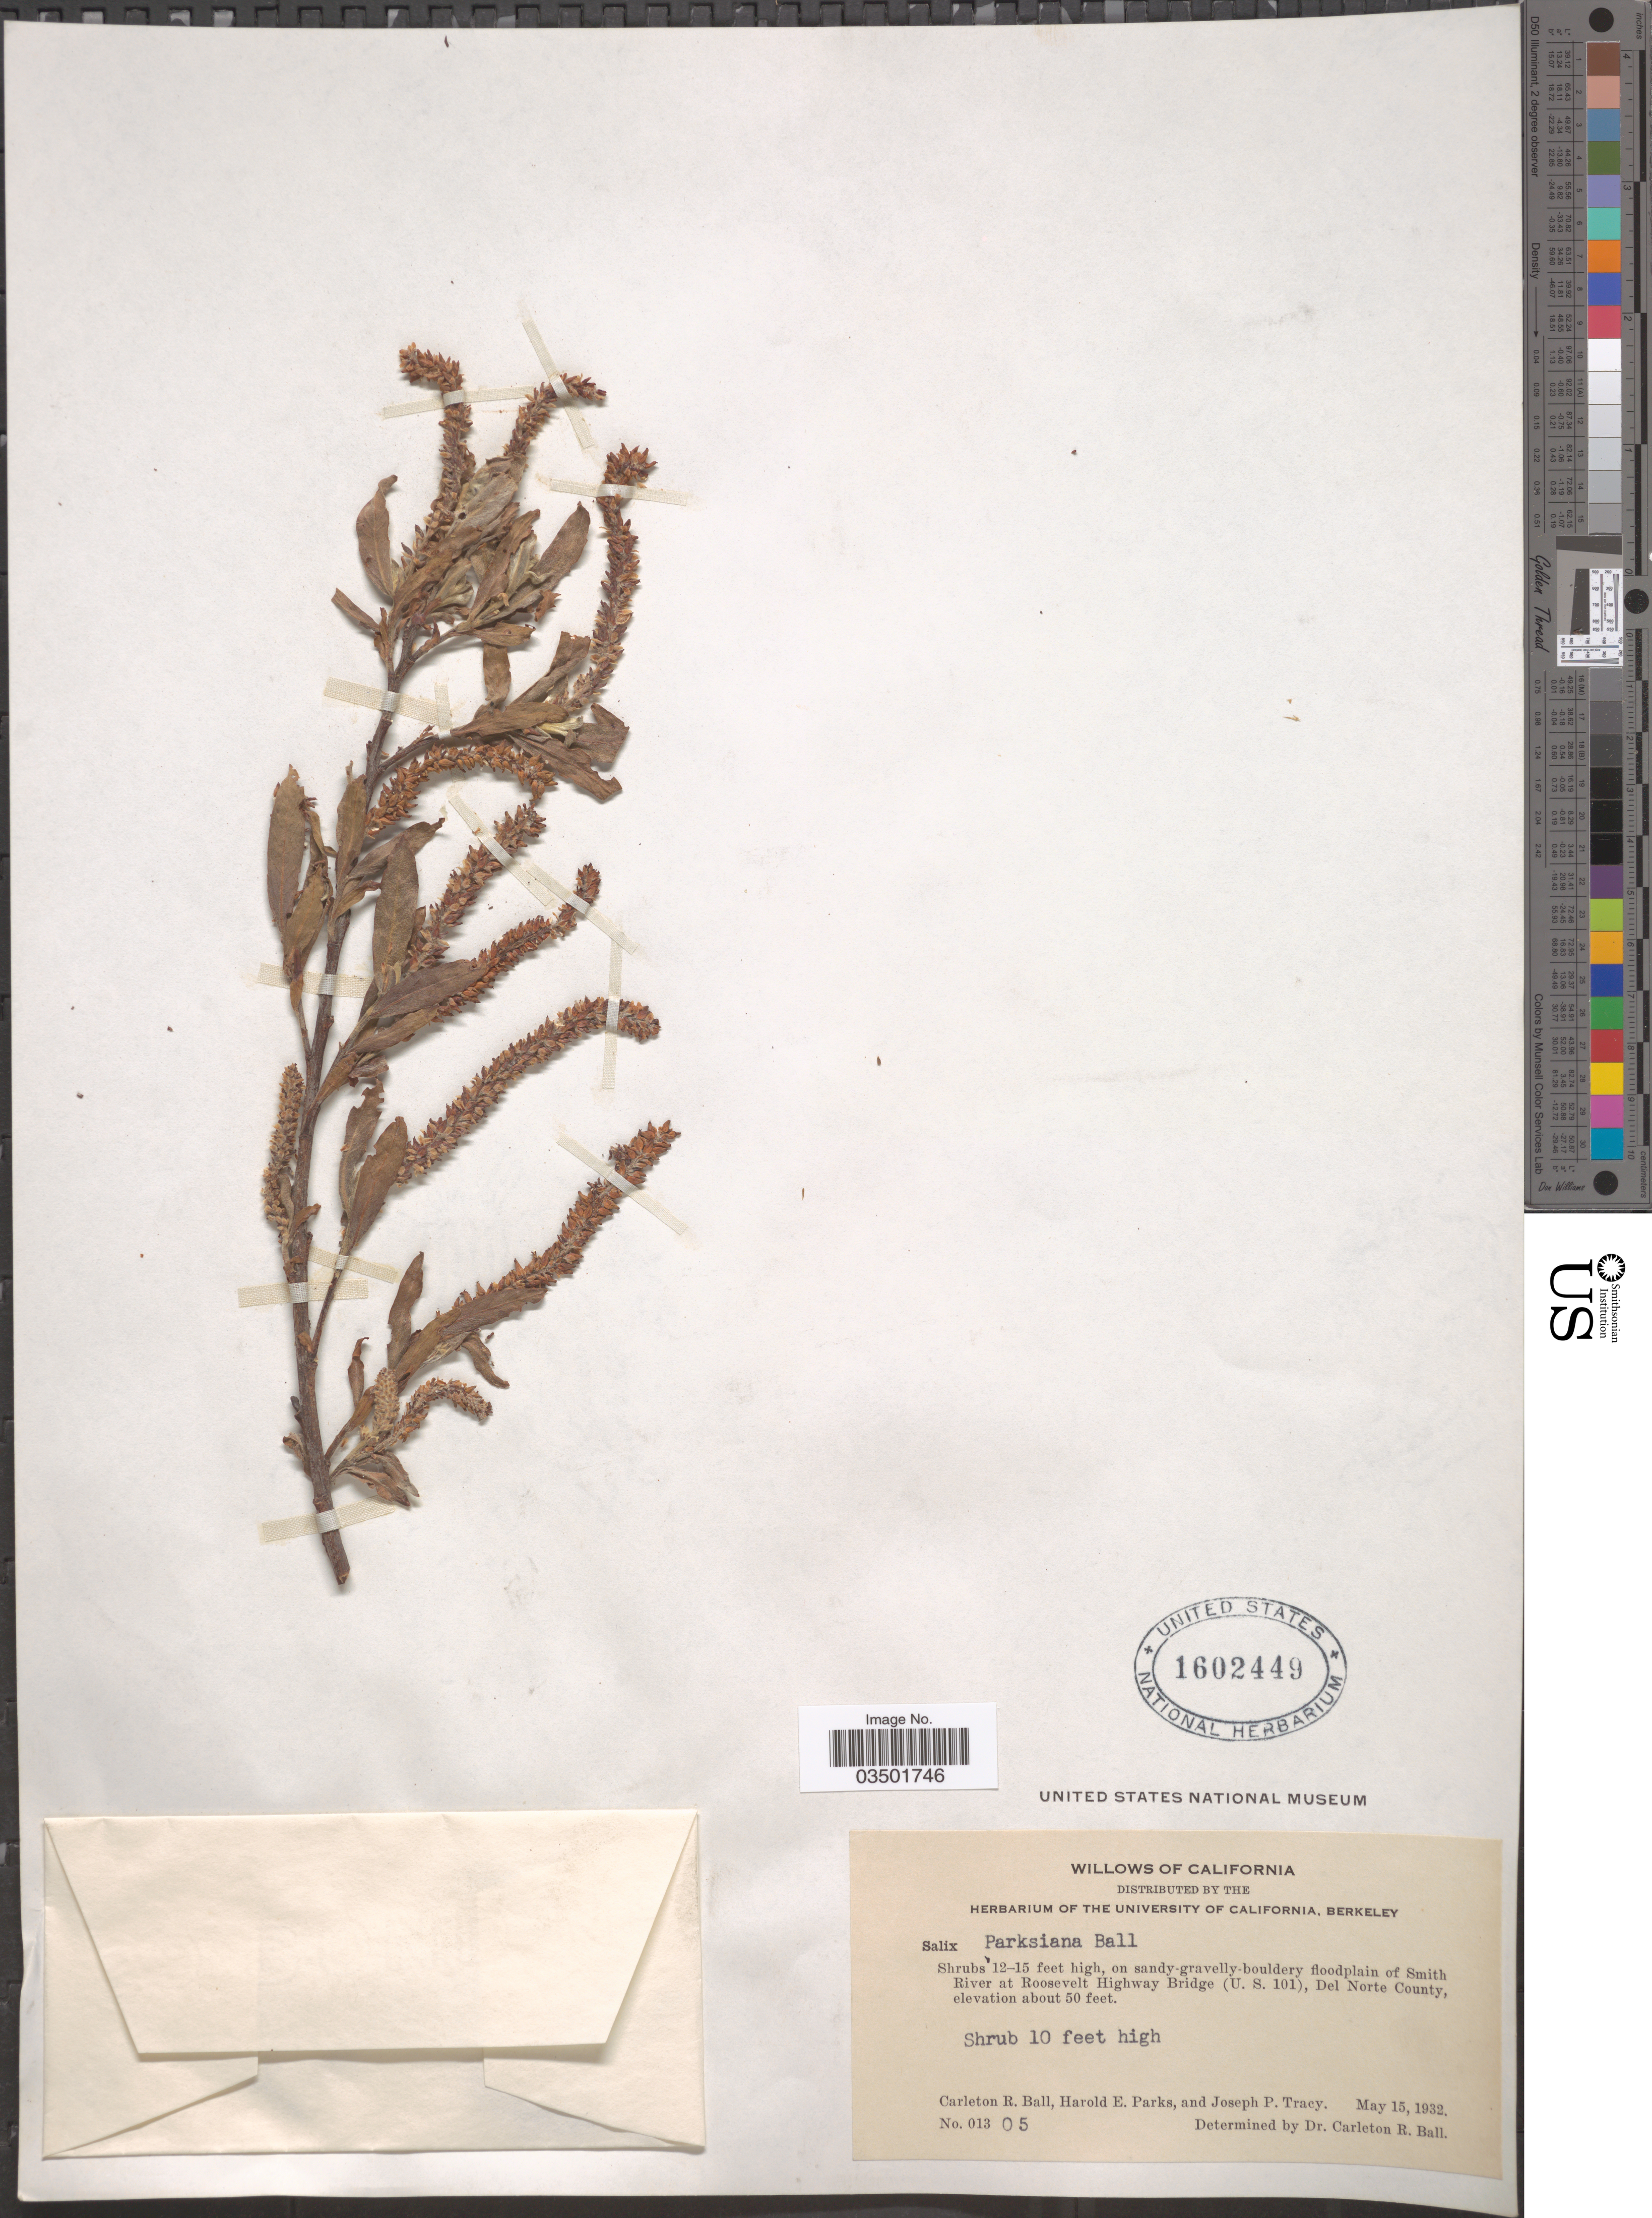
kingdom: Plantae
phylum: Tracheophyta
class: Magnoliopsida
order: Malpighiales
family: Salicaceae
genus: Salix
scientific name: Salix parksiana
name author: C.R. Ball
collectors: C. R. Ball, H. E. Parks & J. Tracy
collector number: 01305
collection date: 1932-05-15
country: United States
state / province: California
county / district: Del Norte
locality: Smith River at Roosevelt Highway Bridge (U. S. 101), Del Norte County.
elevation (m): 15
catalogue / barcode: US 1602449